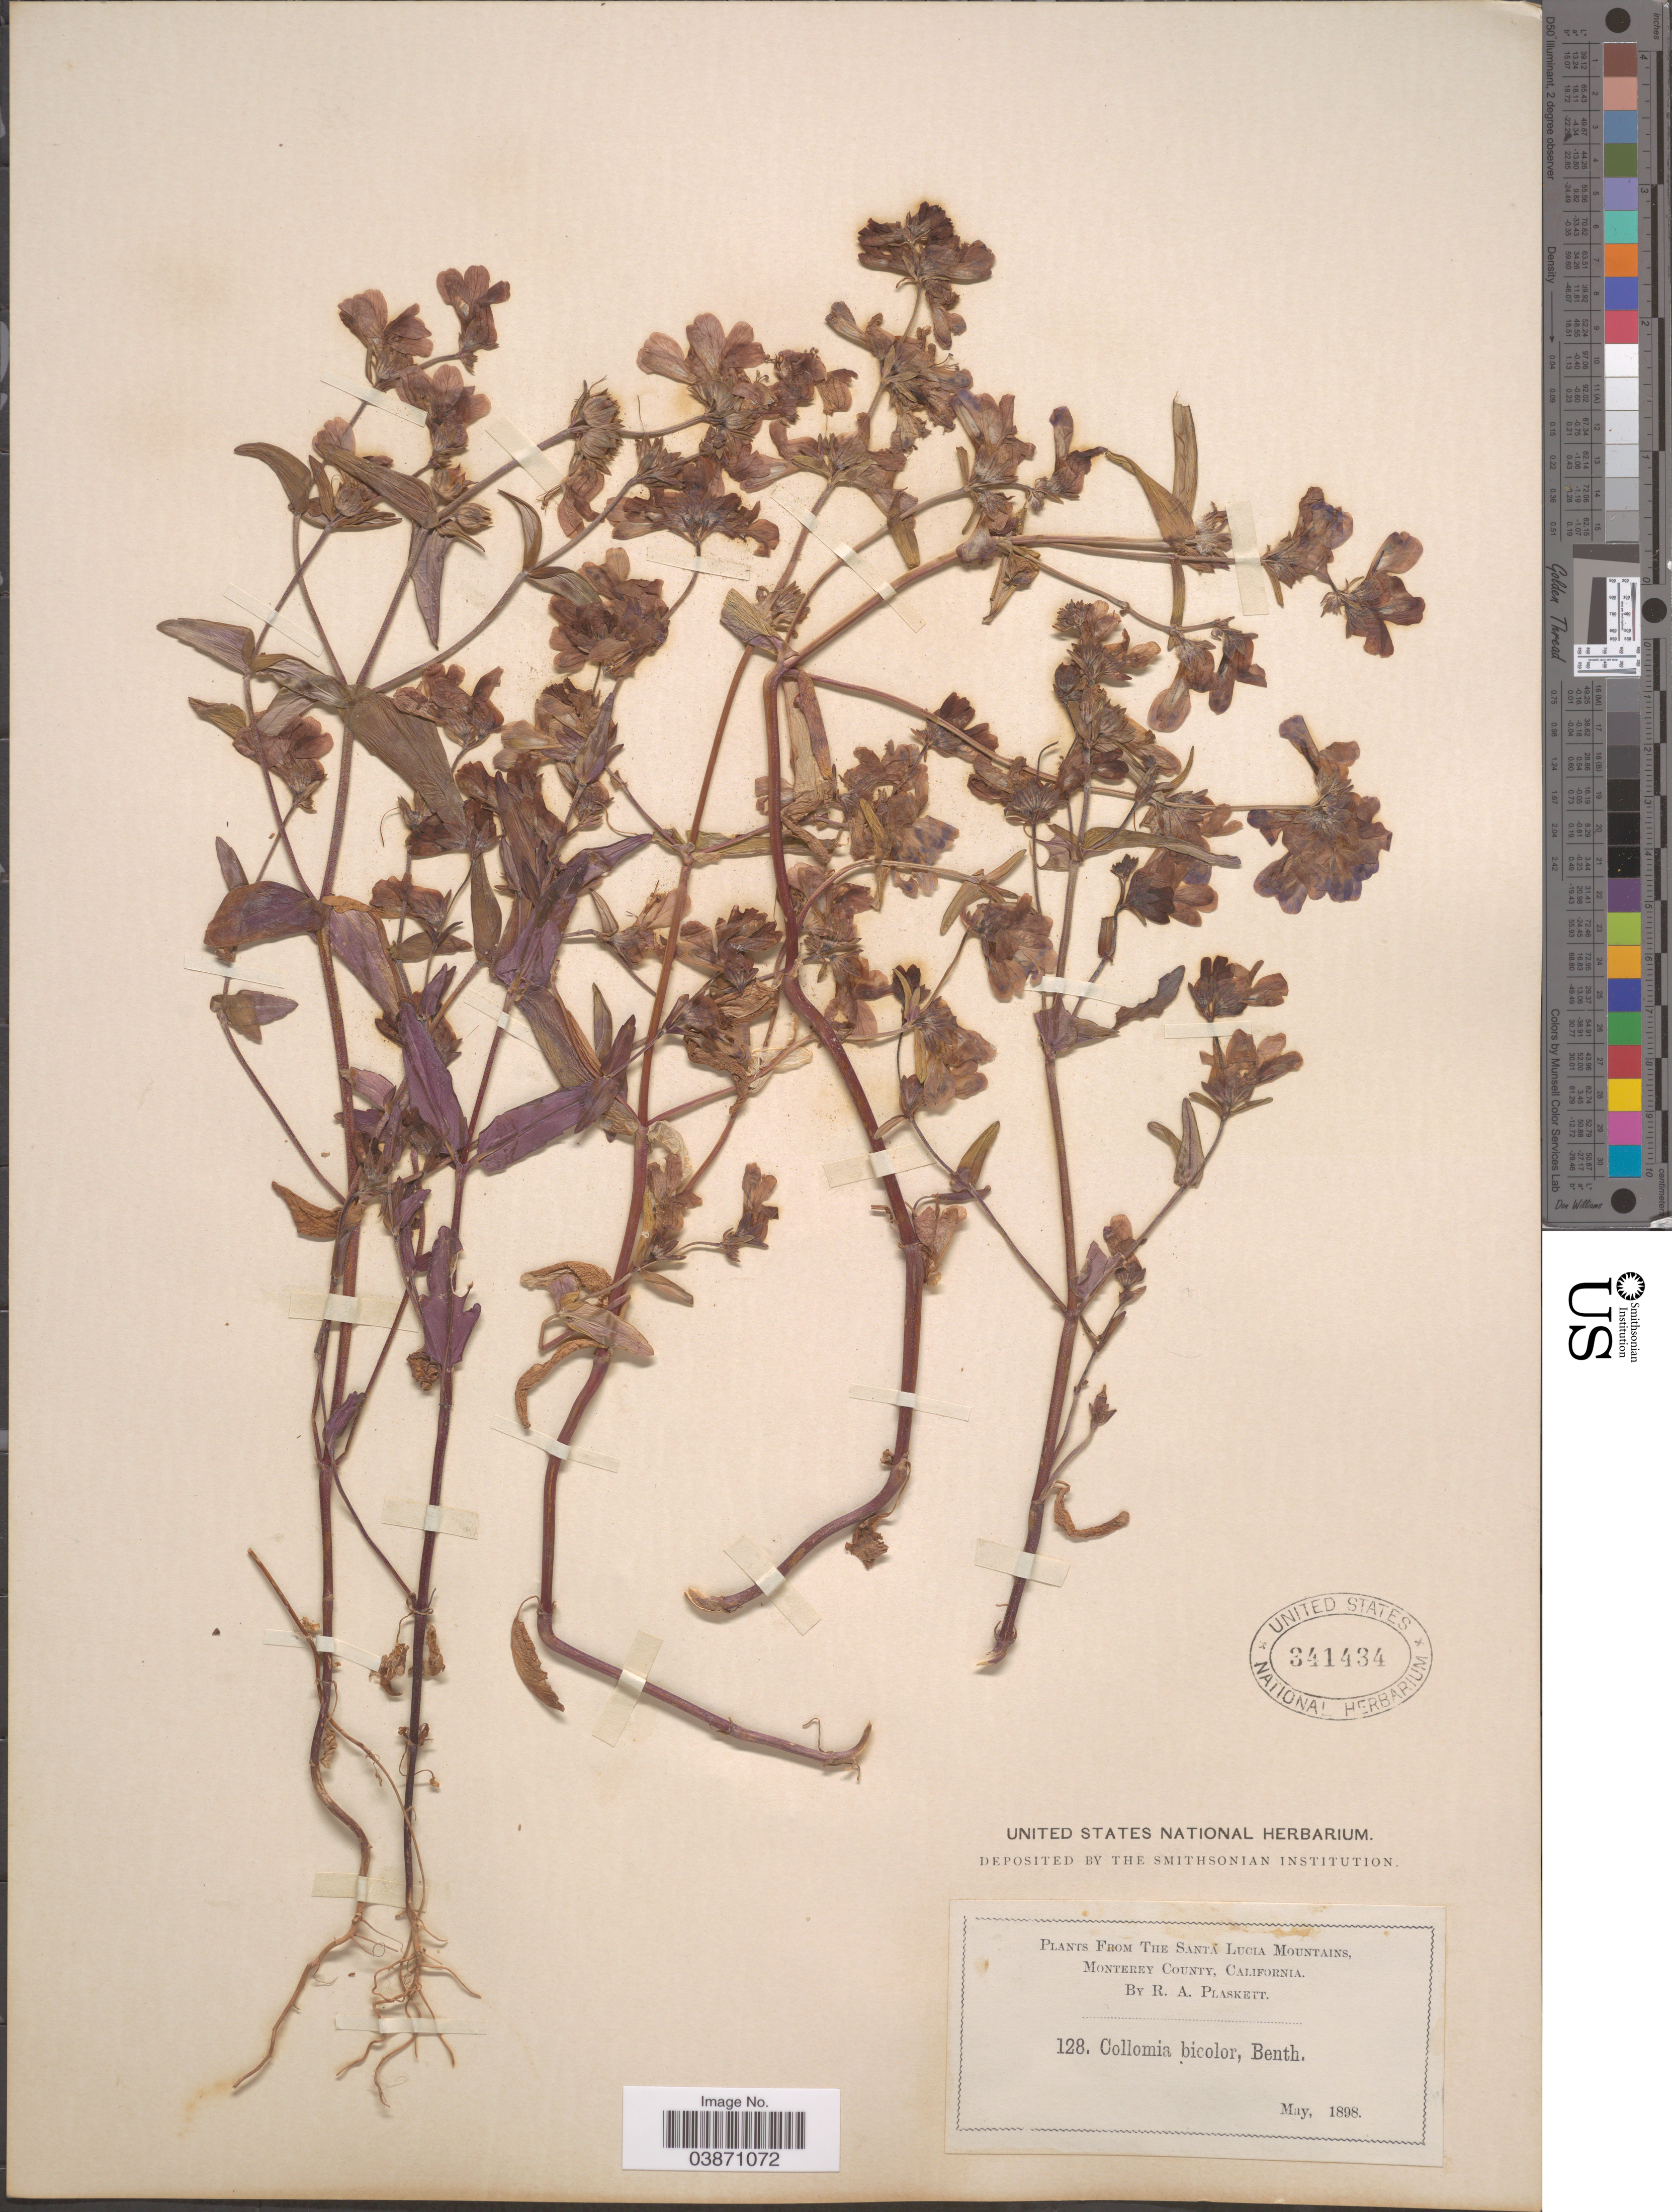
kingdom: Plantae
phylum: Tracheophyta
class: Magnoliopsida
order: Lamiales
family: Plantaginaceae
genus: Collinsia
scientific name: Collinsia bicolor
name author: Raf.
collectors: R. Plaskett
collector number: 128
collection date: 1898-05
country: United States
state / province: California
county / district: Monterey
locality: The Santa Lucia Mountains, Monterey County.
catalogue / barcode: US 341434